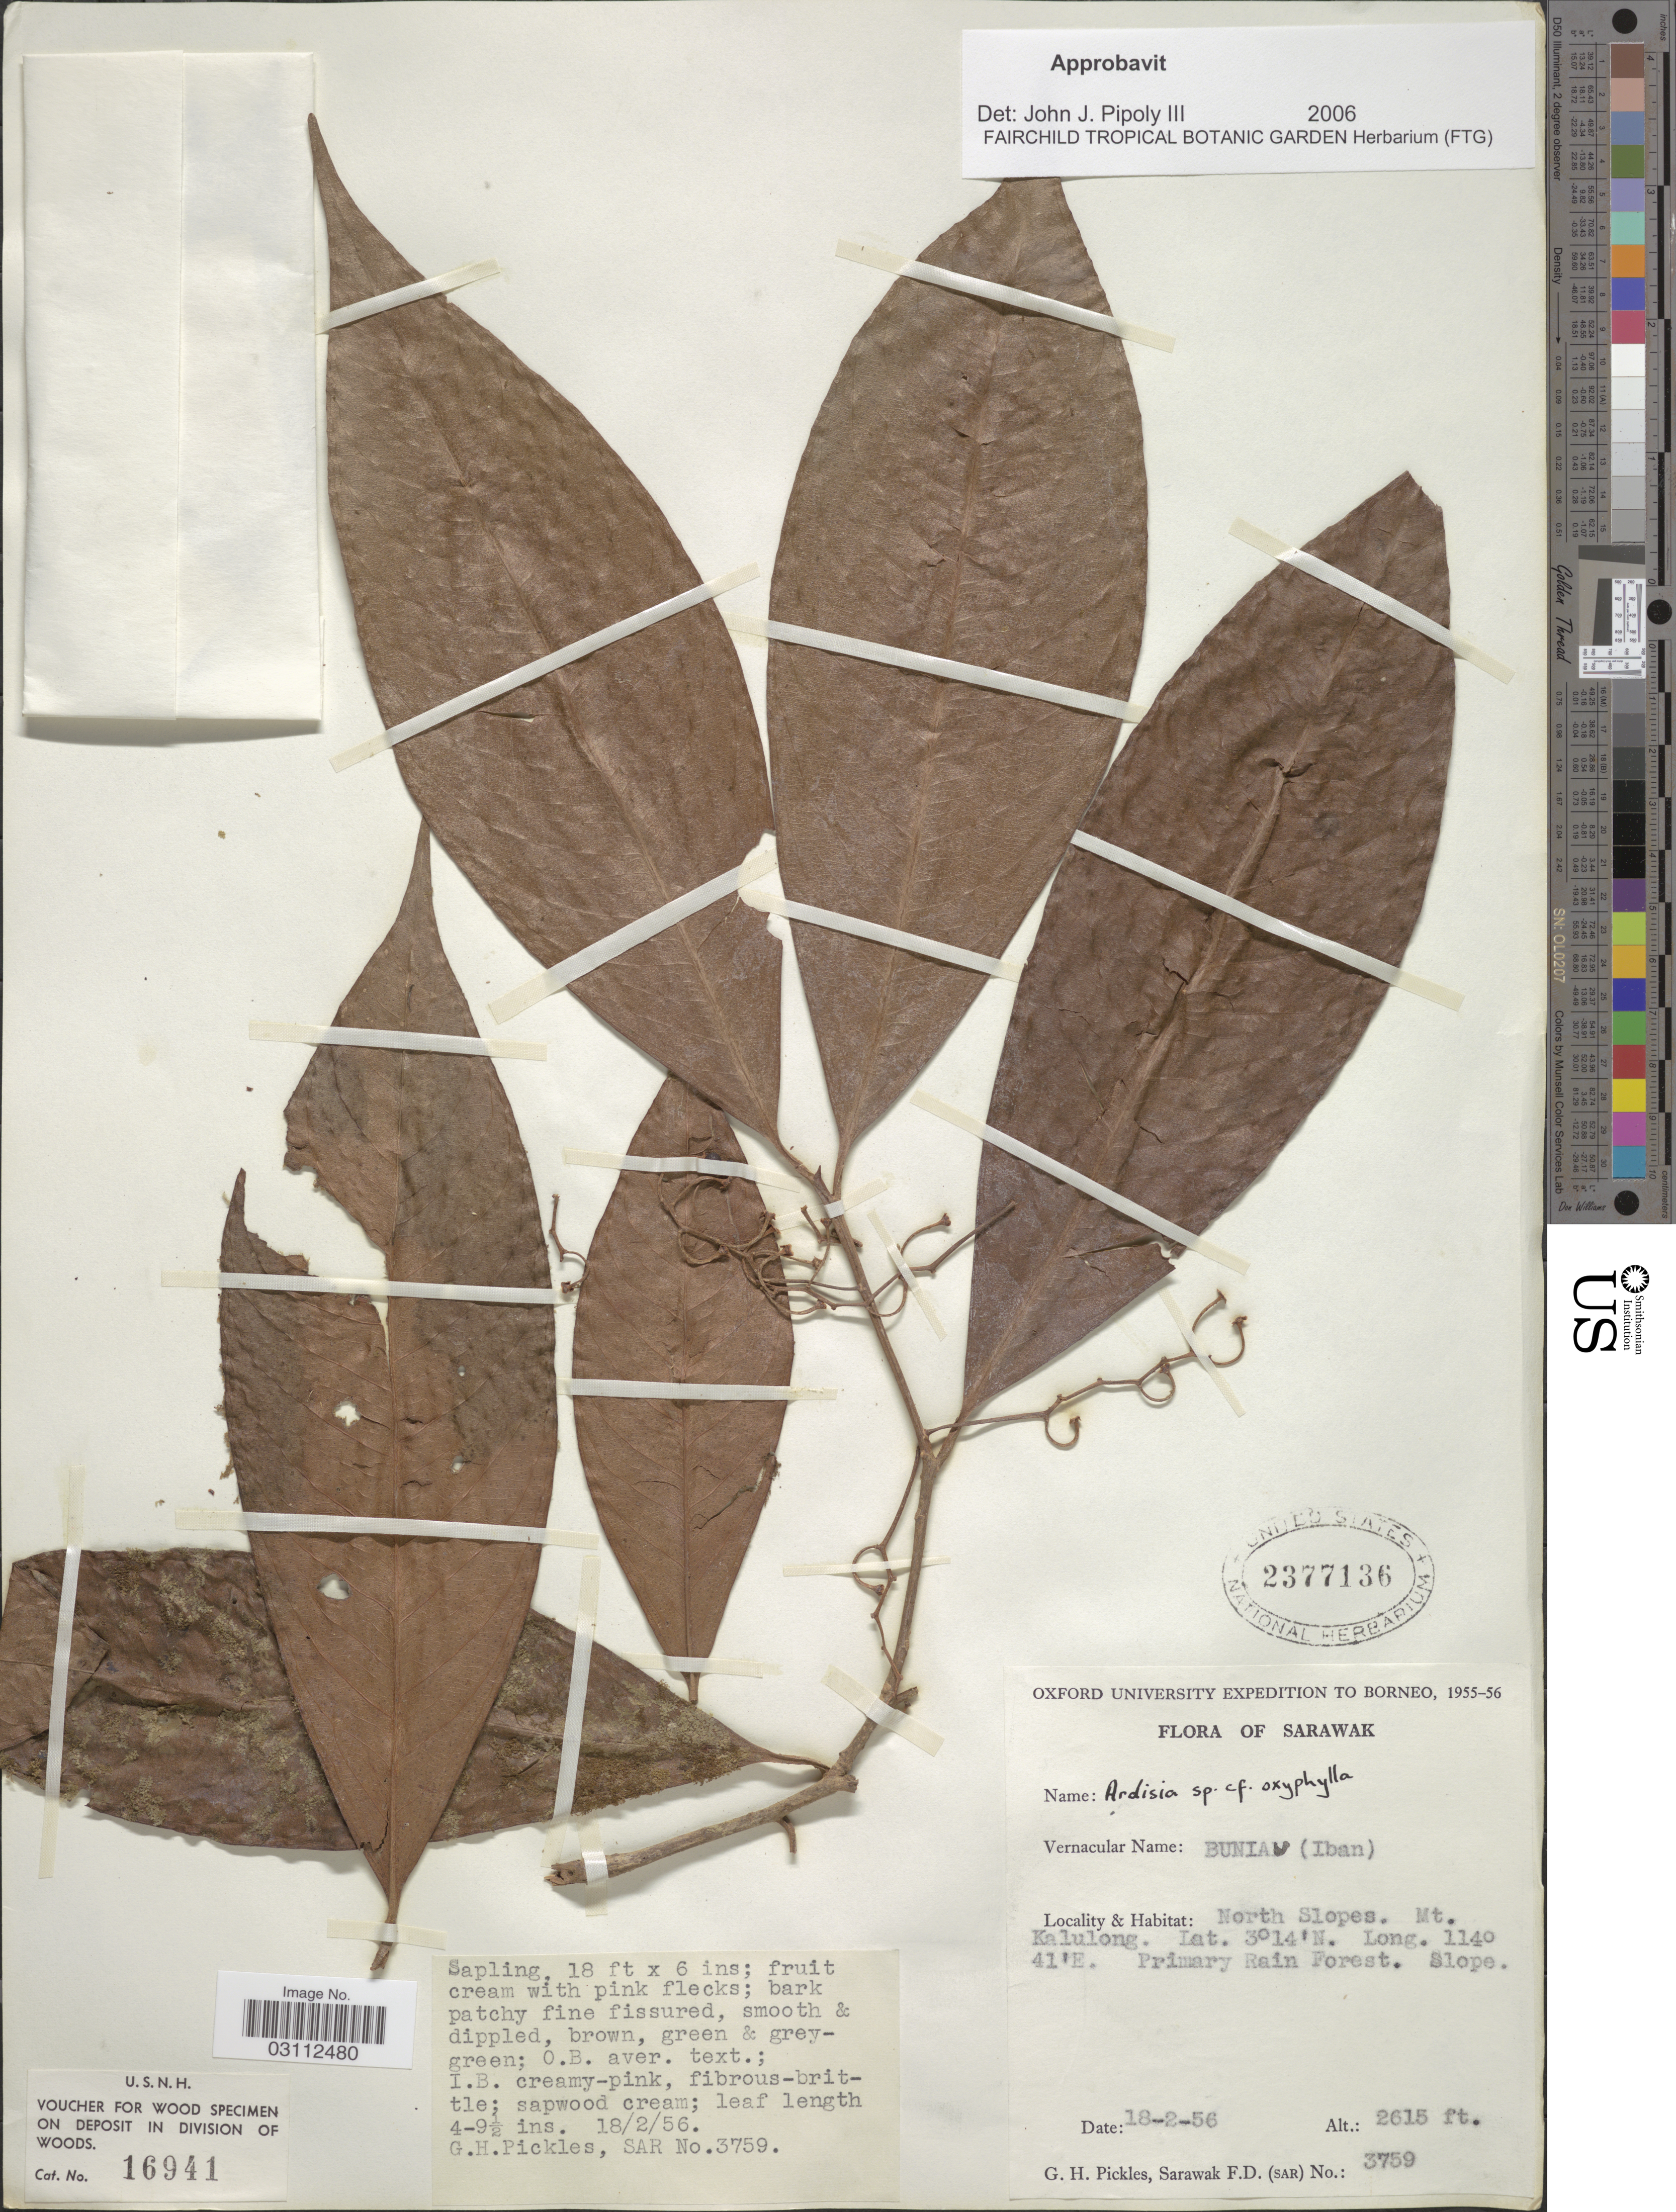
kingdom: Plantae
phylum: Tracheophyta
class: Magnoliopsida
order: Ericales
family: Primulaceae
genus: Ardisia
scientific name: Ardisia oxyphylla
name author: Wall. ex DC.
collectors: G. Pickles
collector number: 3759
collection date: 1956-02-18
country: Malaysia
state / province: Sarawak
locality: North Slopes. Mt. Kalulong.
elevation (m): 797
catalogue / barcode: US 2377136